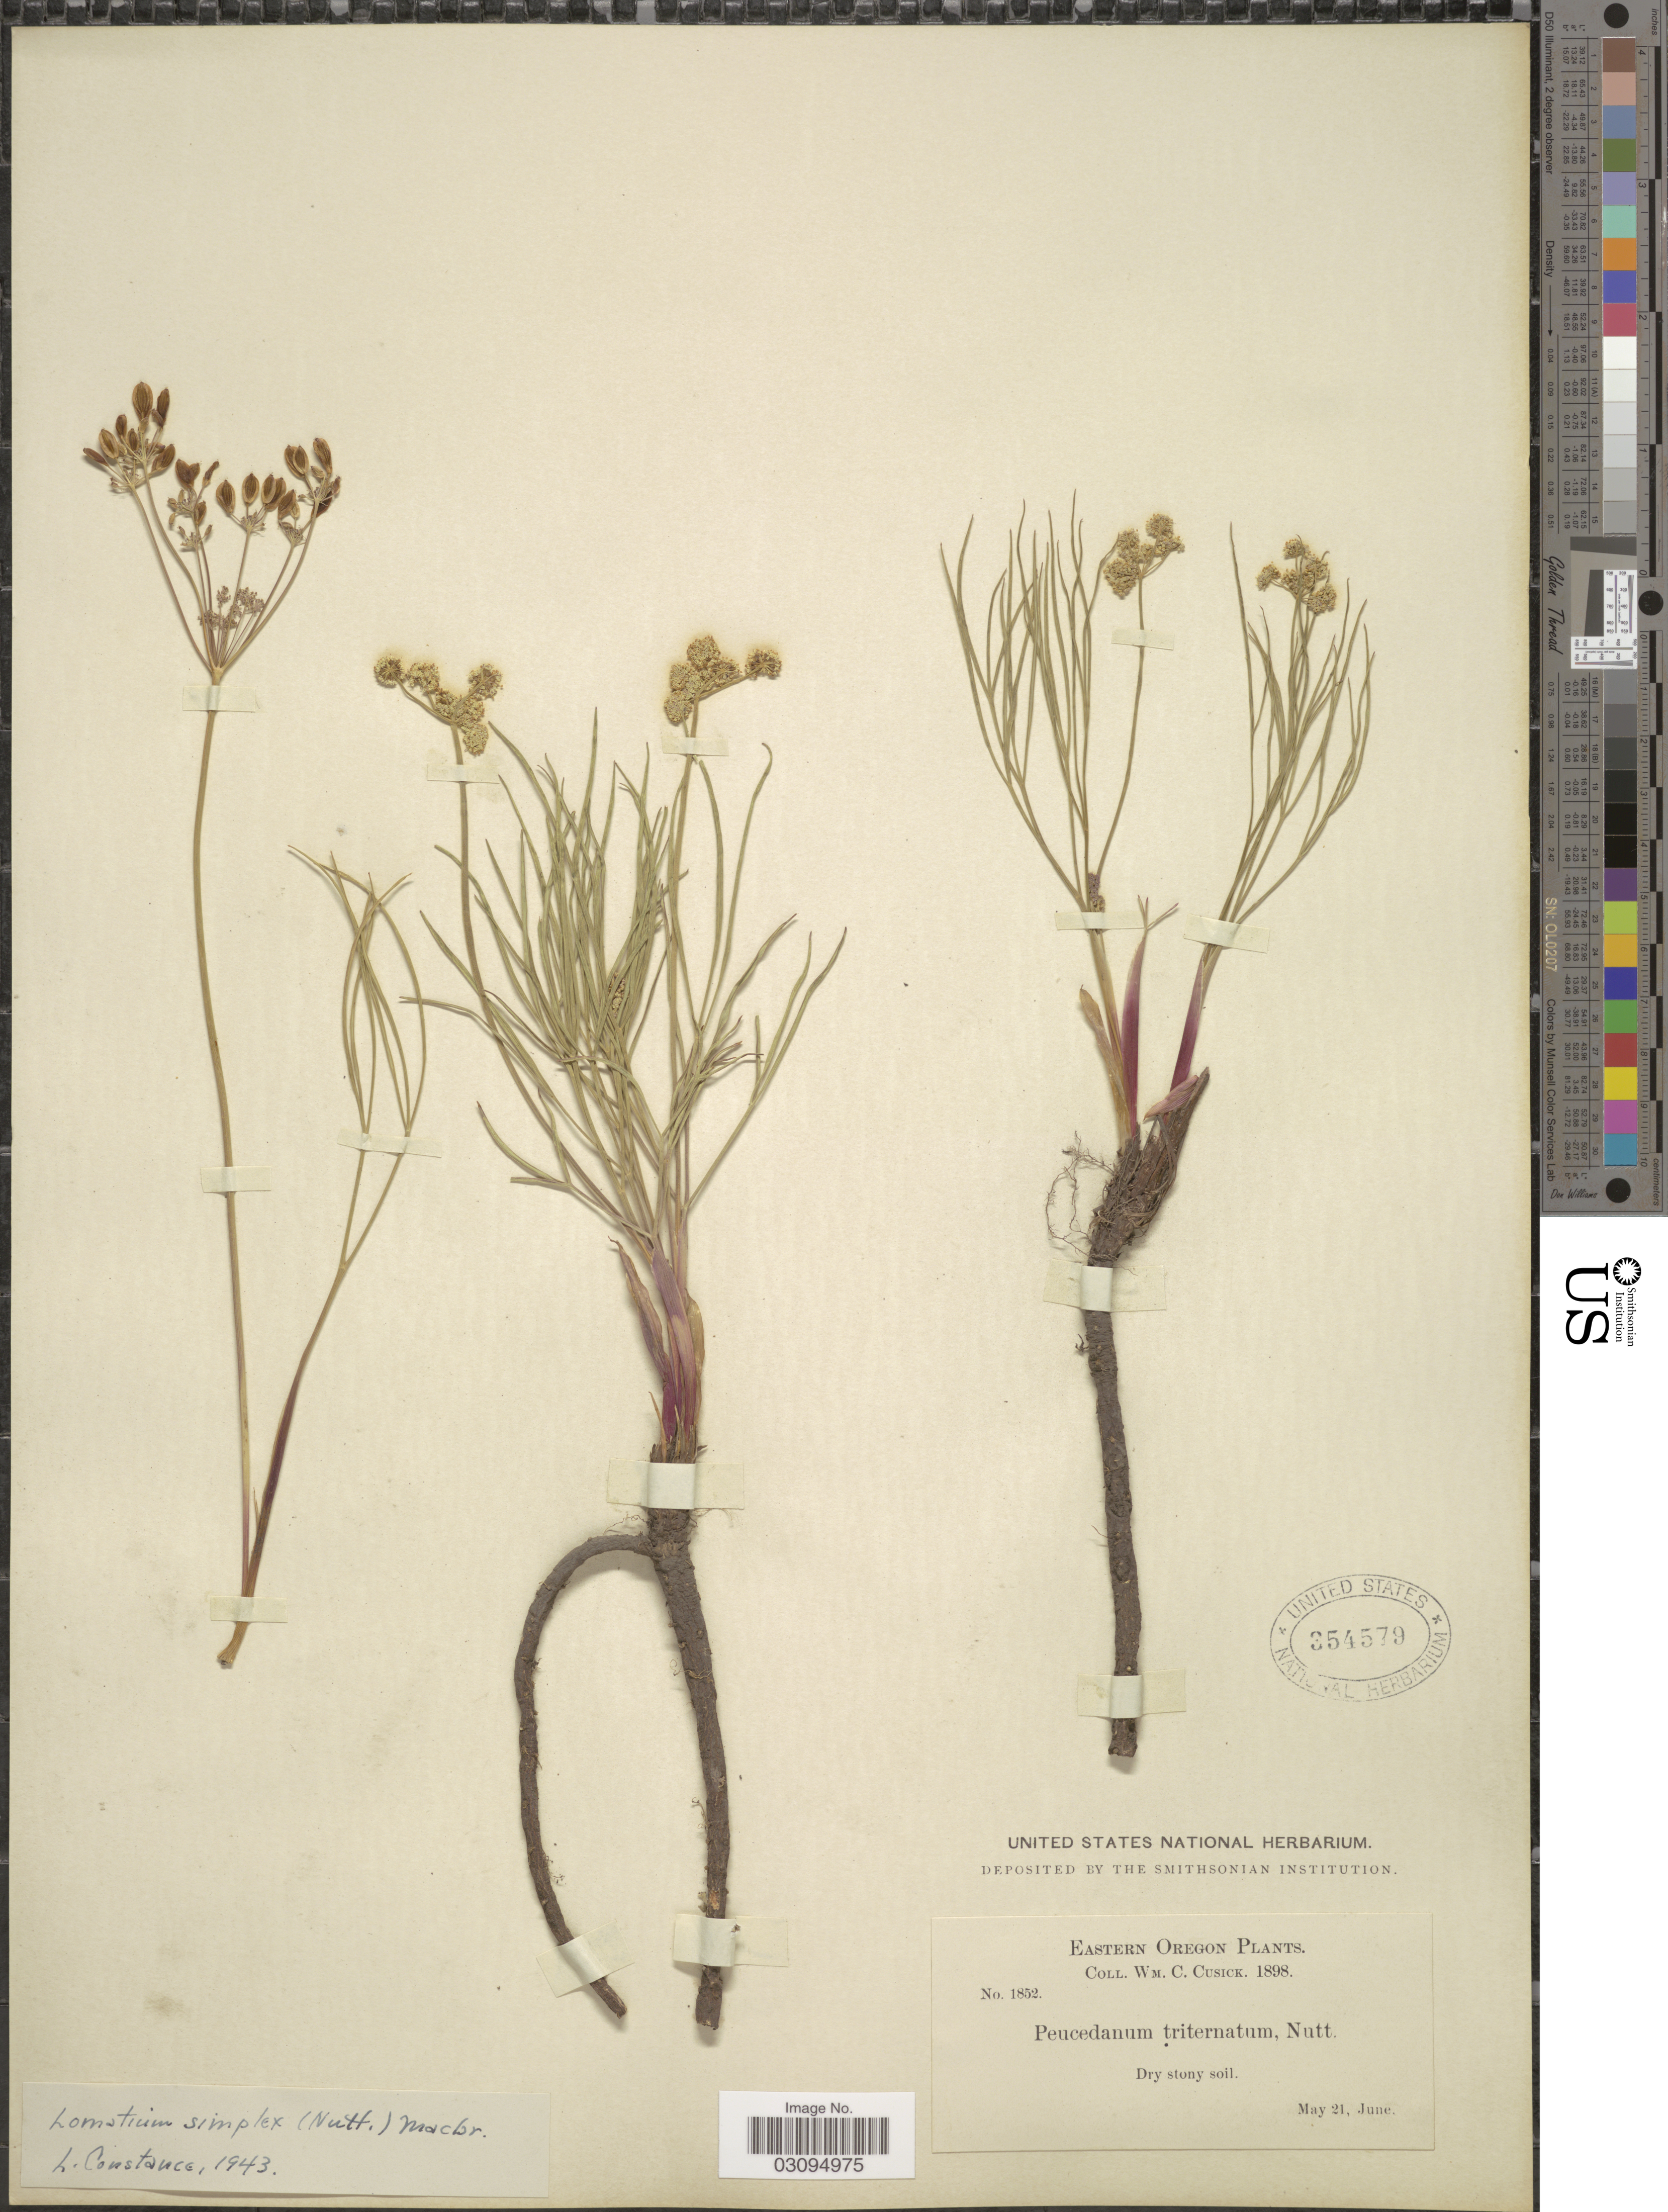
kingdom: Plantae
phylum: Tracheophyta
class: Magnoliopsida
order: Apiales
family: Apiaceae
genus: Lomatium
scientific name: Lomatium simplex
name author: (Nutt. ex S. Watson) J.F. Macbr.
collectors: W. C. Cusick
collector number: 1852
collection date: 1898-05-21/1898-06-21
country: United States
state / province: Oregon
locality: Eastern Oregon.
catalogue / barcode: US 354579